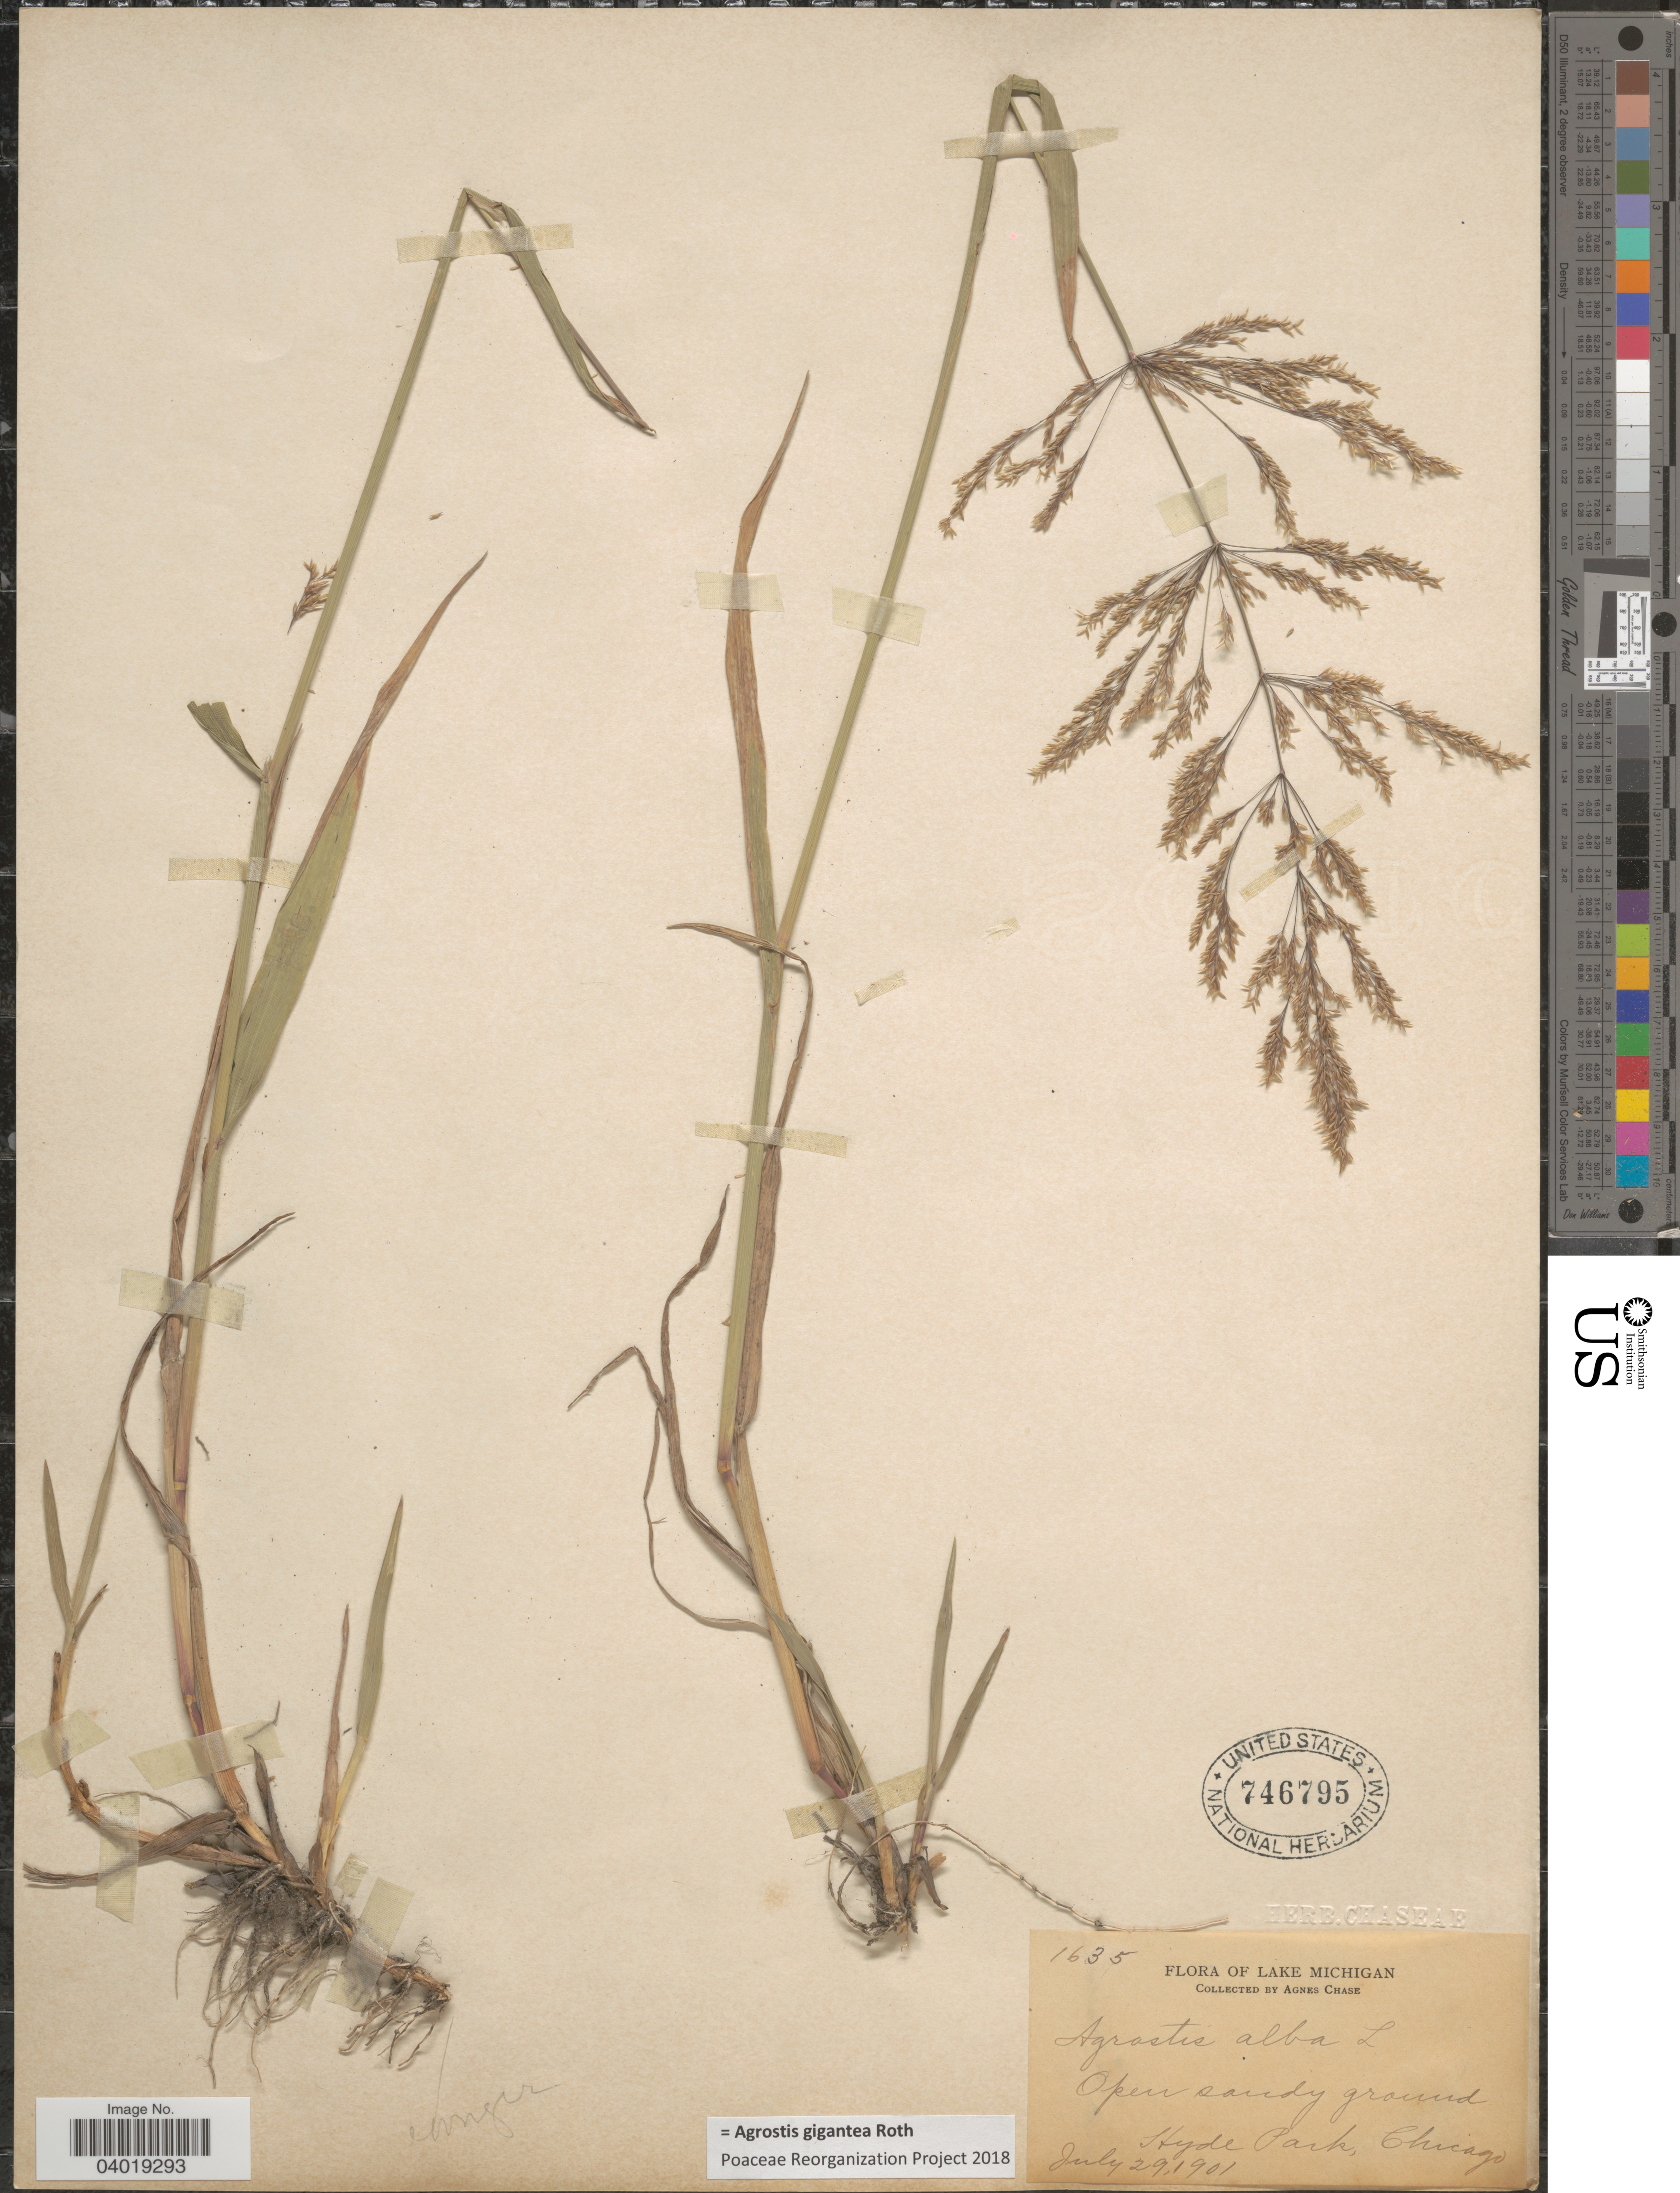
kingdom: Plantae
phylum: Tracheophyta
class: Liliopsida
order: Poales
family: Poaceae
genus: Agrostis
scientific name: Agrostis gigantea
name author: Roth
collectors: A. Chase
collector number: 1635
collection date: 1901-07-29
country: United States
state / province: Michigan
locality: Lake Michigan. Hyde Park, Chicago.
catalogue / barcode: US 746795